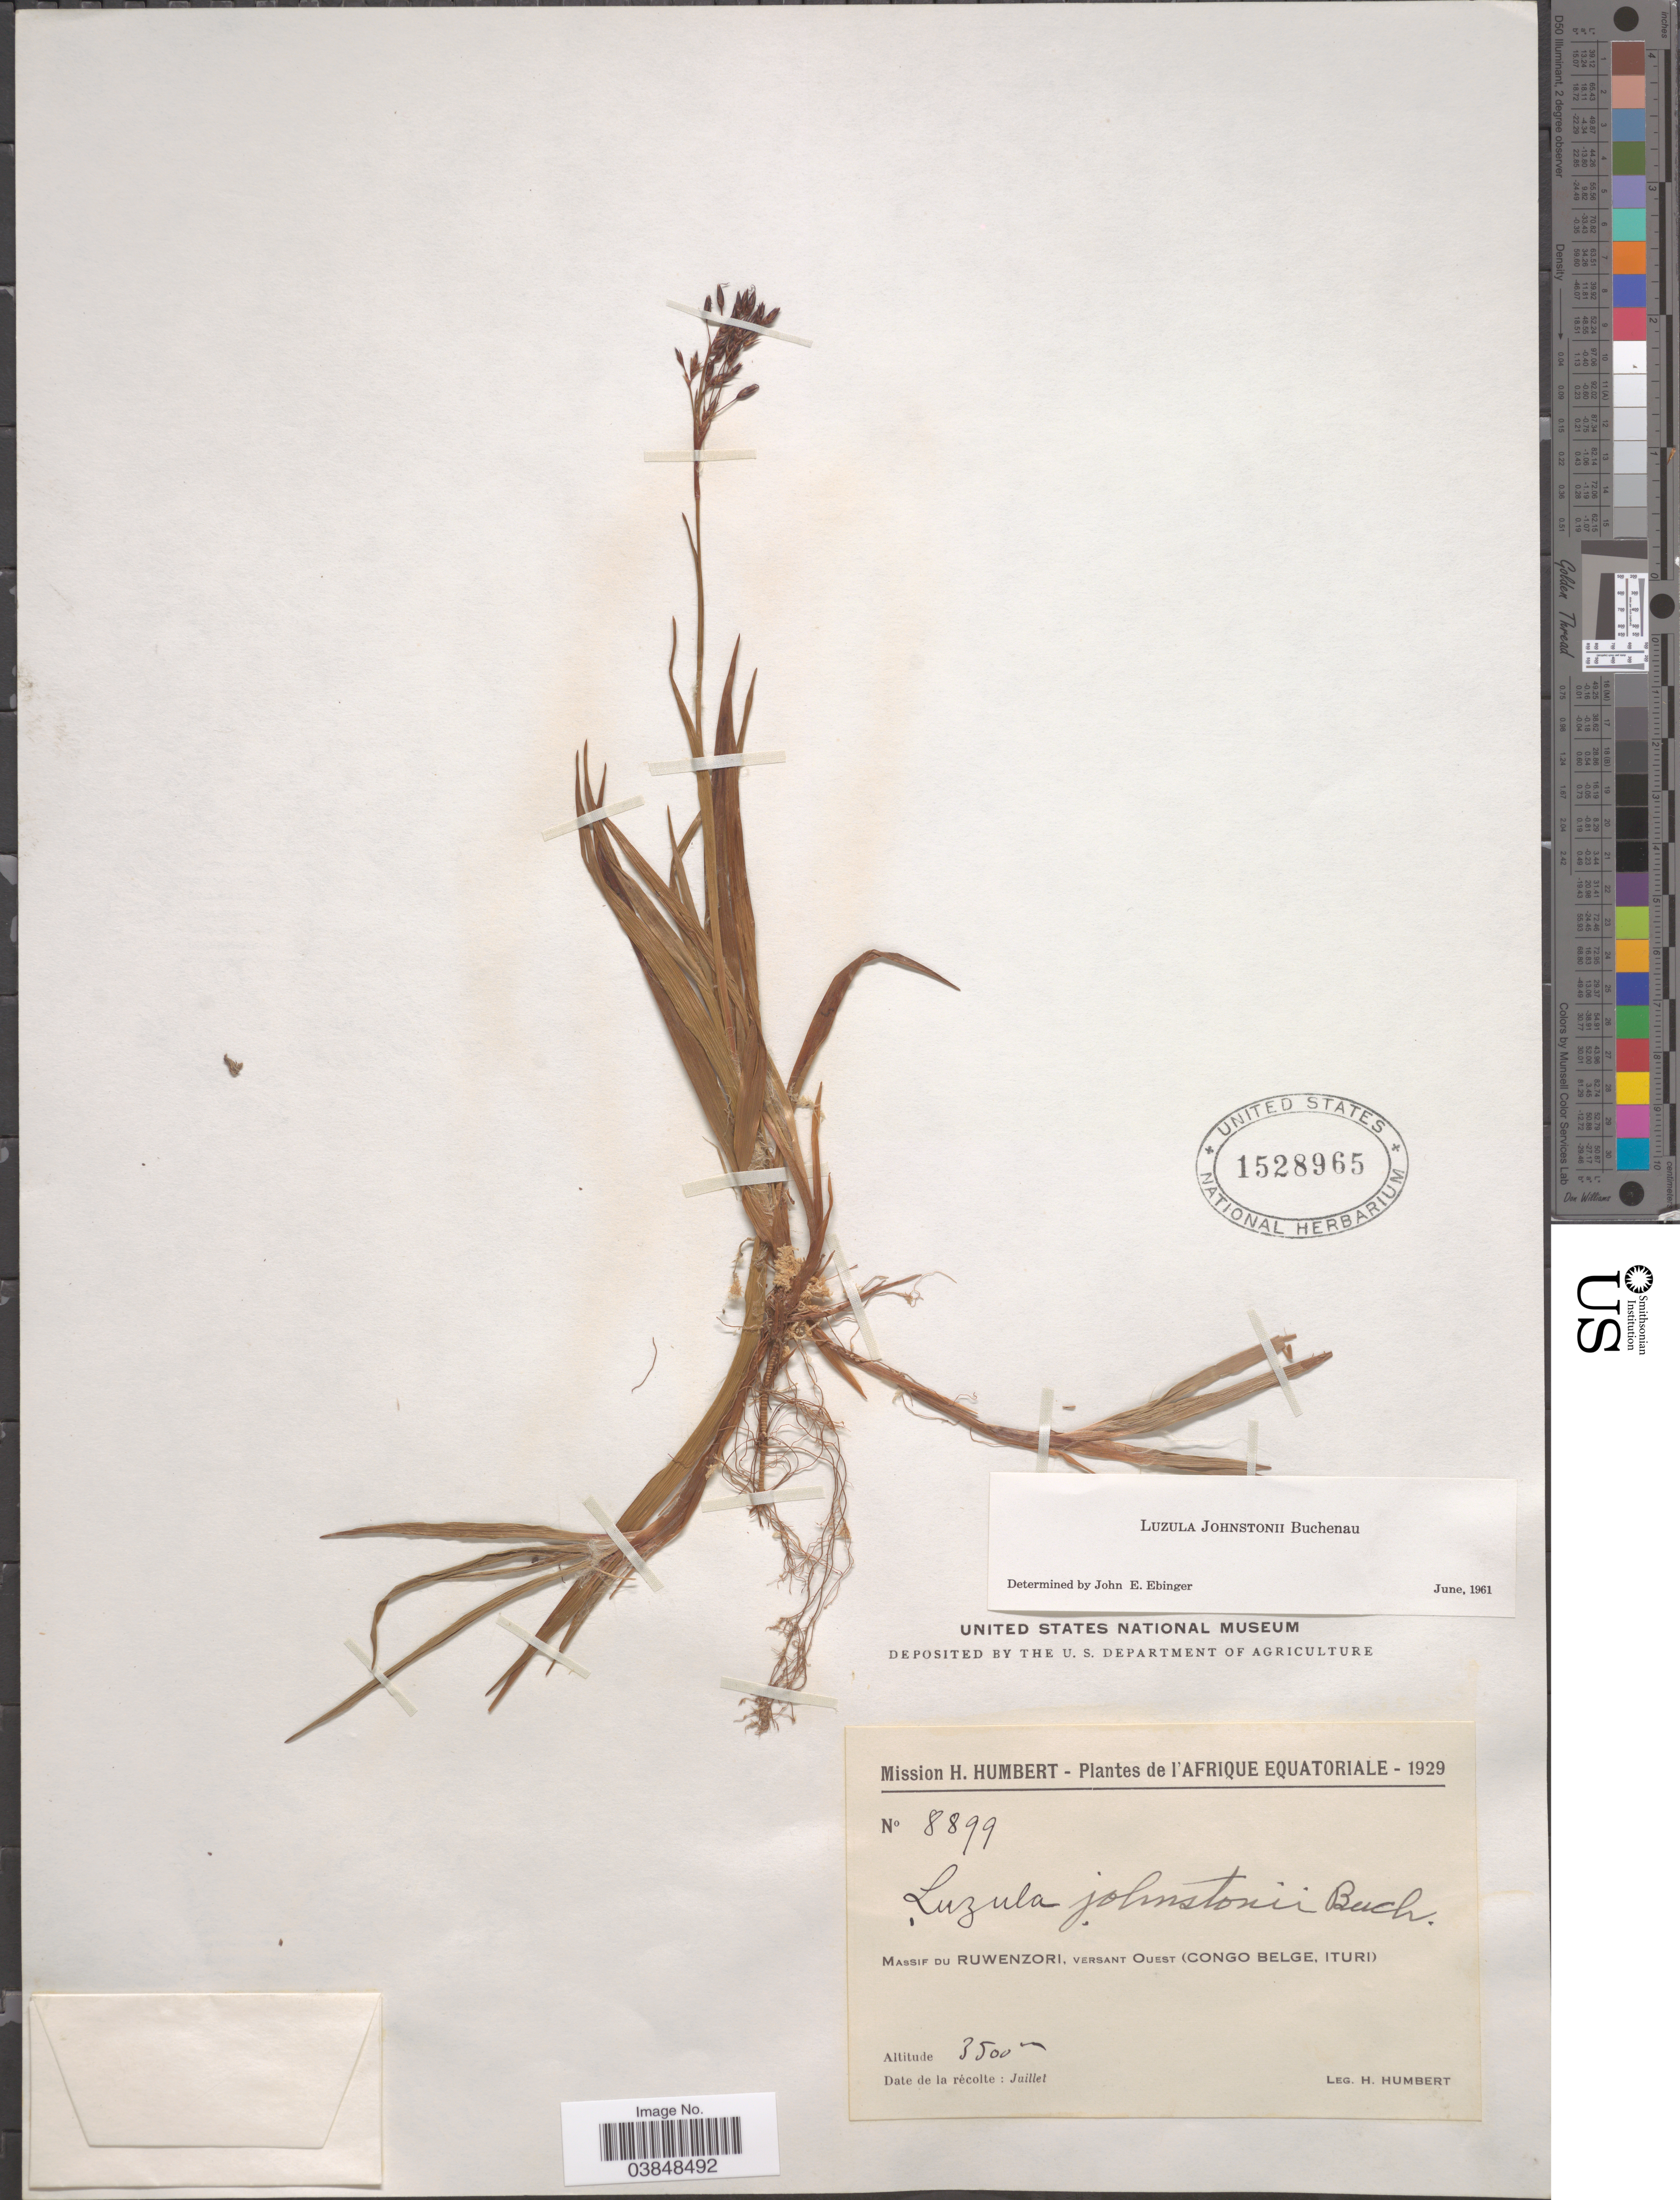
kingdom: Plantae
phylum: Tracheophyta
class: Liliopsida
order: Poales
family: Juncaceae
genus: Luzula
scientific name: Luzula johnstonii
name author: Buchenau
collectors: H. Humbert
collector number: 8899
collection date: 1929-07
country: Congo, Democratic Republic of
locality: L'Afrique Equatoriale. Massif du Ruwenzori, versant Ouest (Congo Belge, Ituri).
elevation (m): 3500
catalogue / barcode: US 1528965